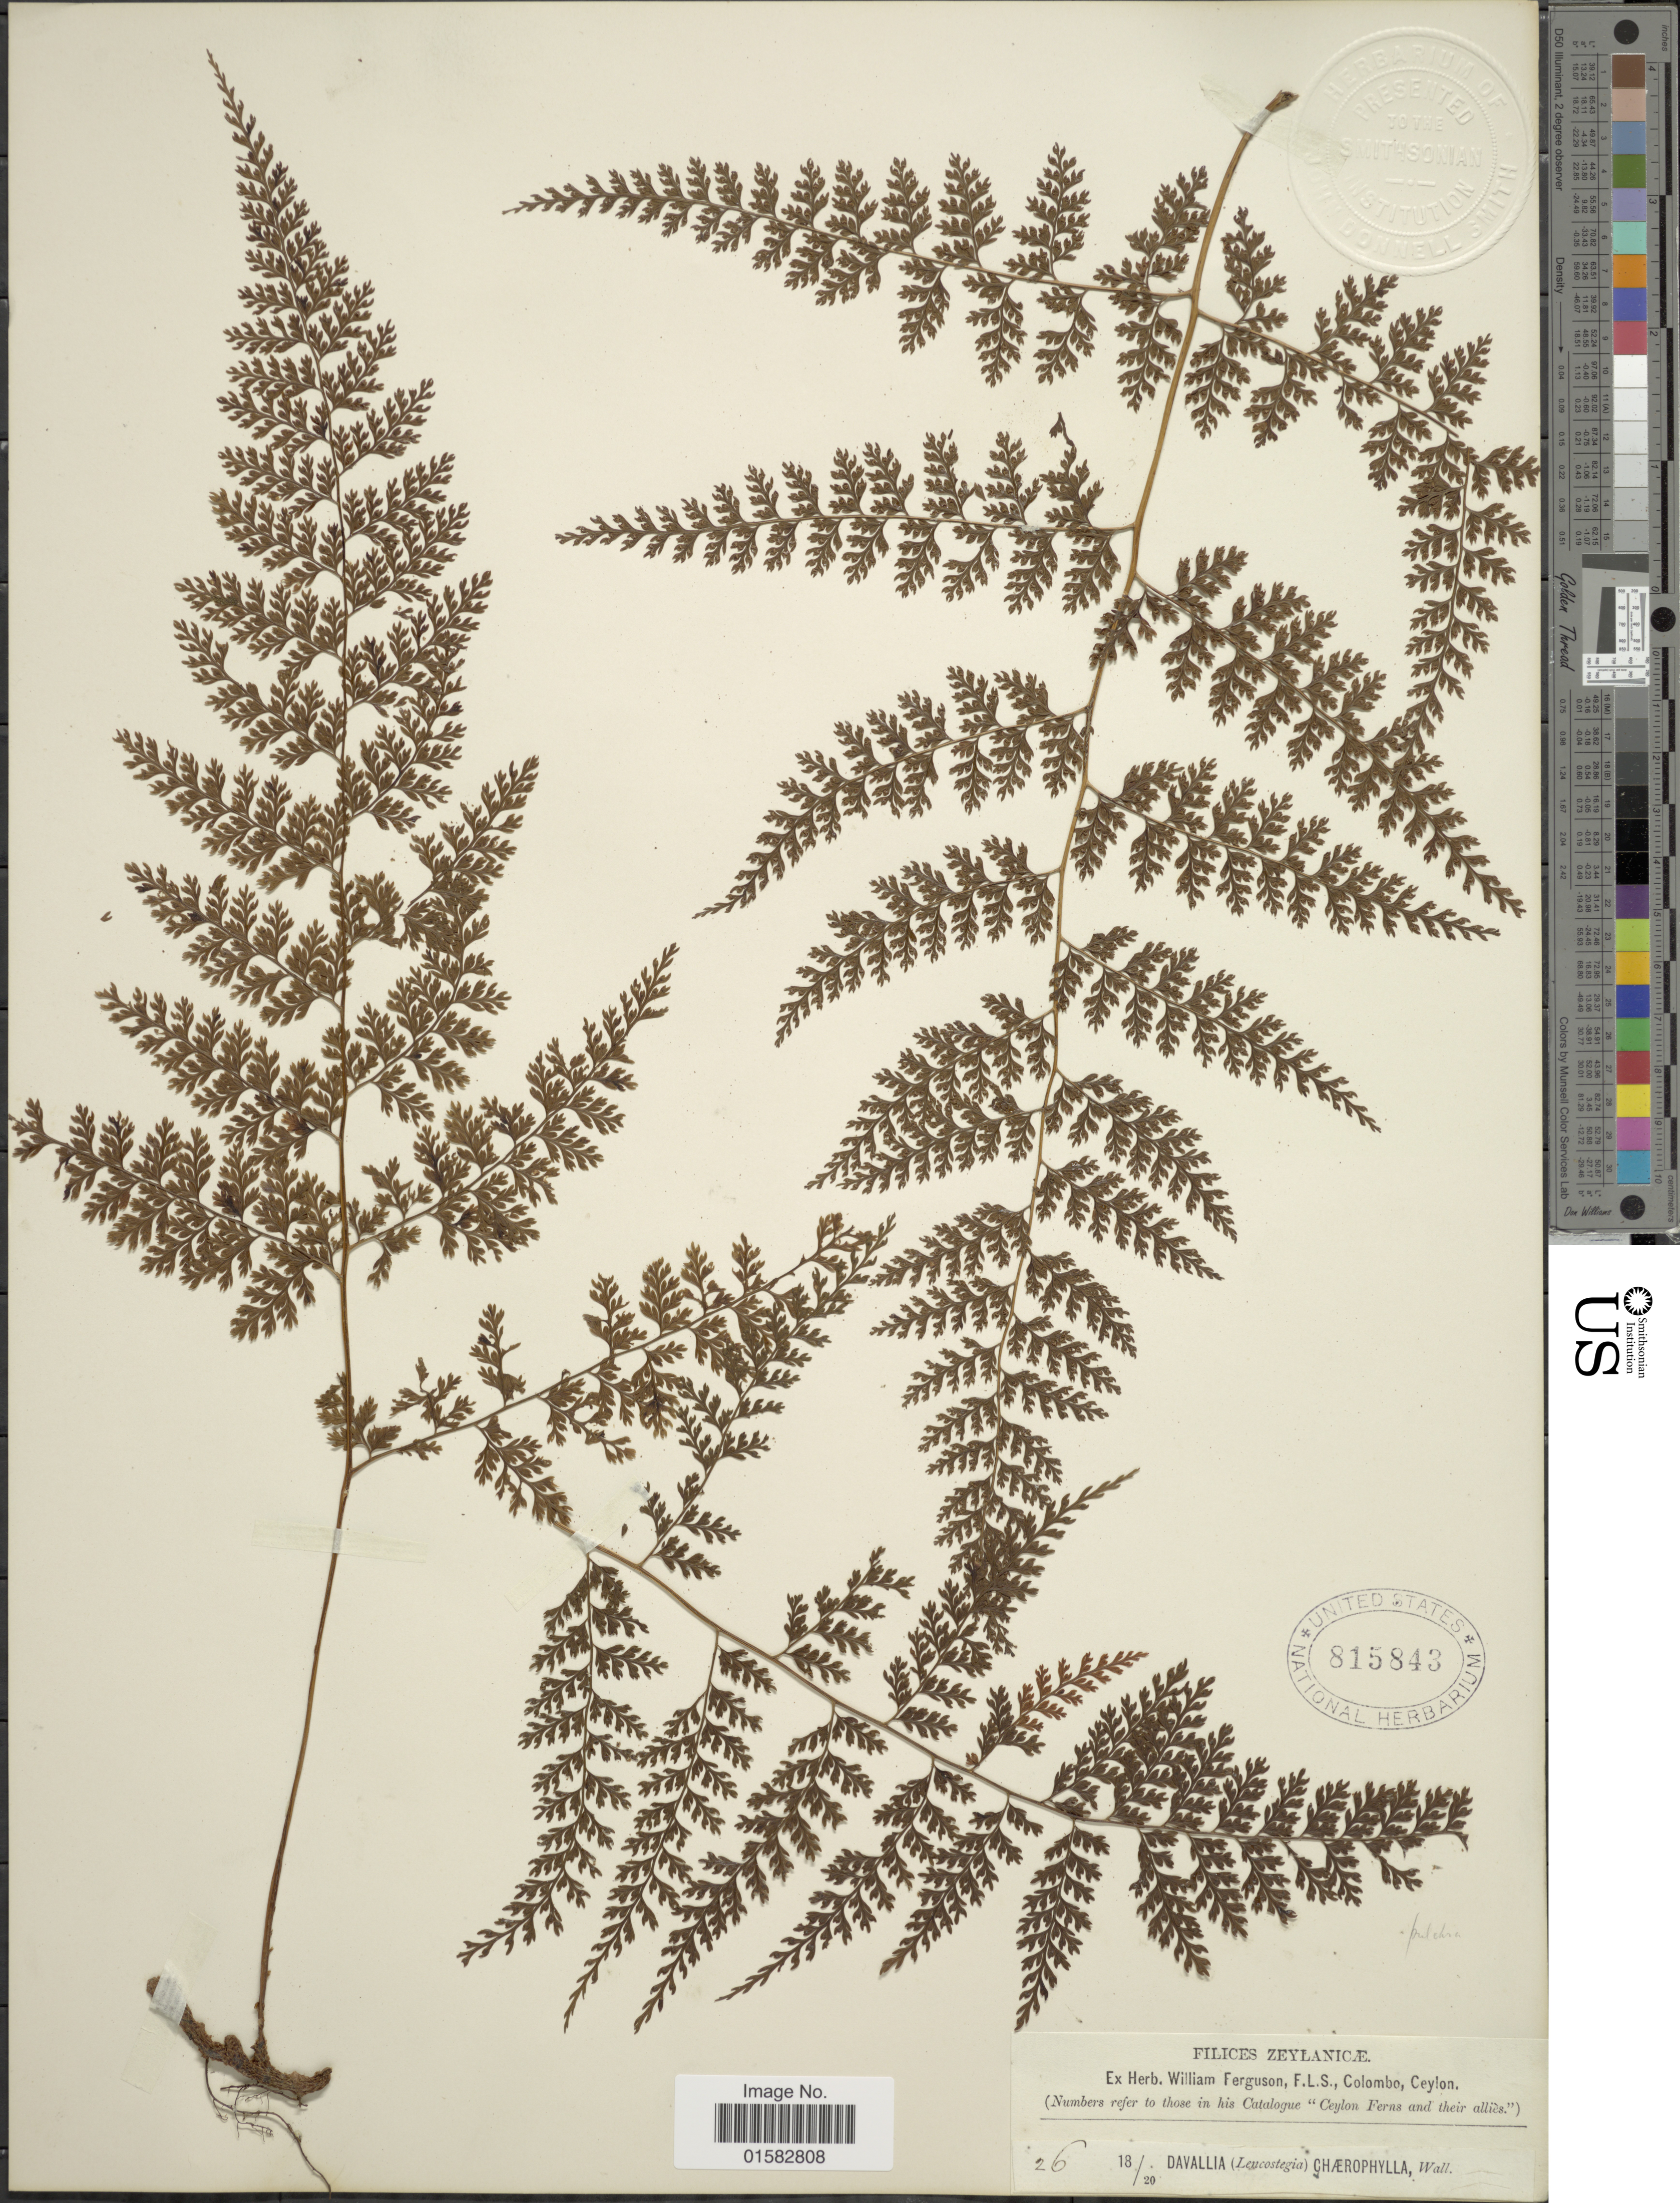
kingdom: Plantae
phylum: Tracheophyta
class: Polypodiopsida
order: Polypodiales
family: Davalliaceae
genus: Davallia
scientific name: Davallia pulchra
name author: D. Don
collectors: W. Ferguson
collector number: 26?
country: Sri Lanka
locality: Zeylanicae [interpreted]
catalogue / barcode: US 815843